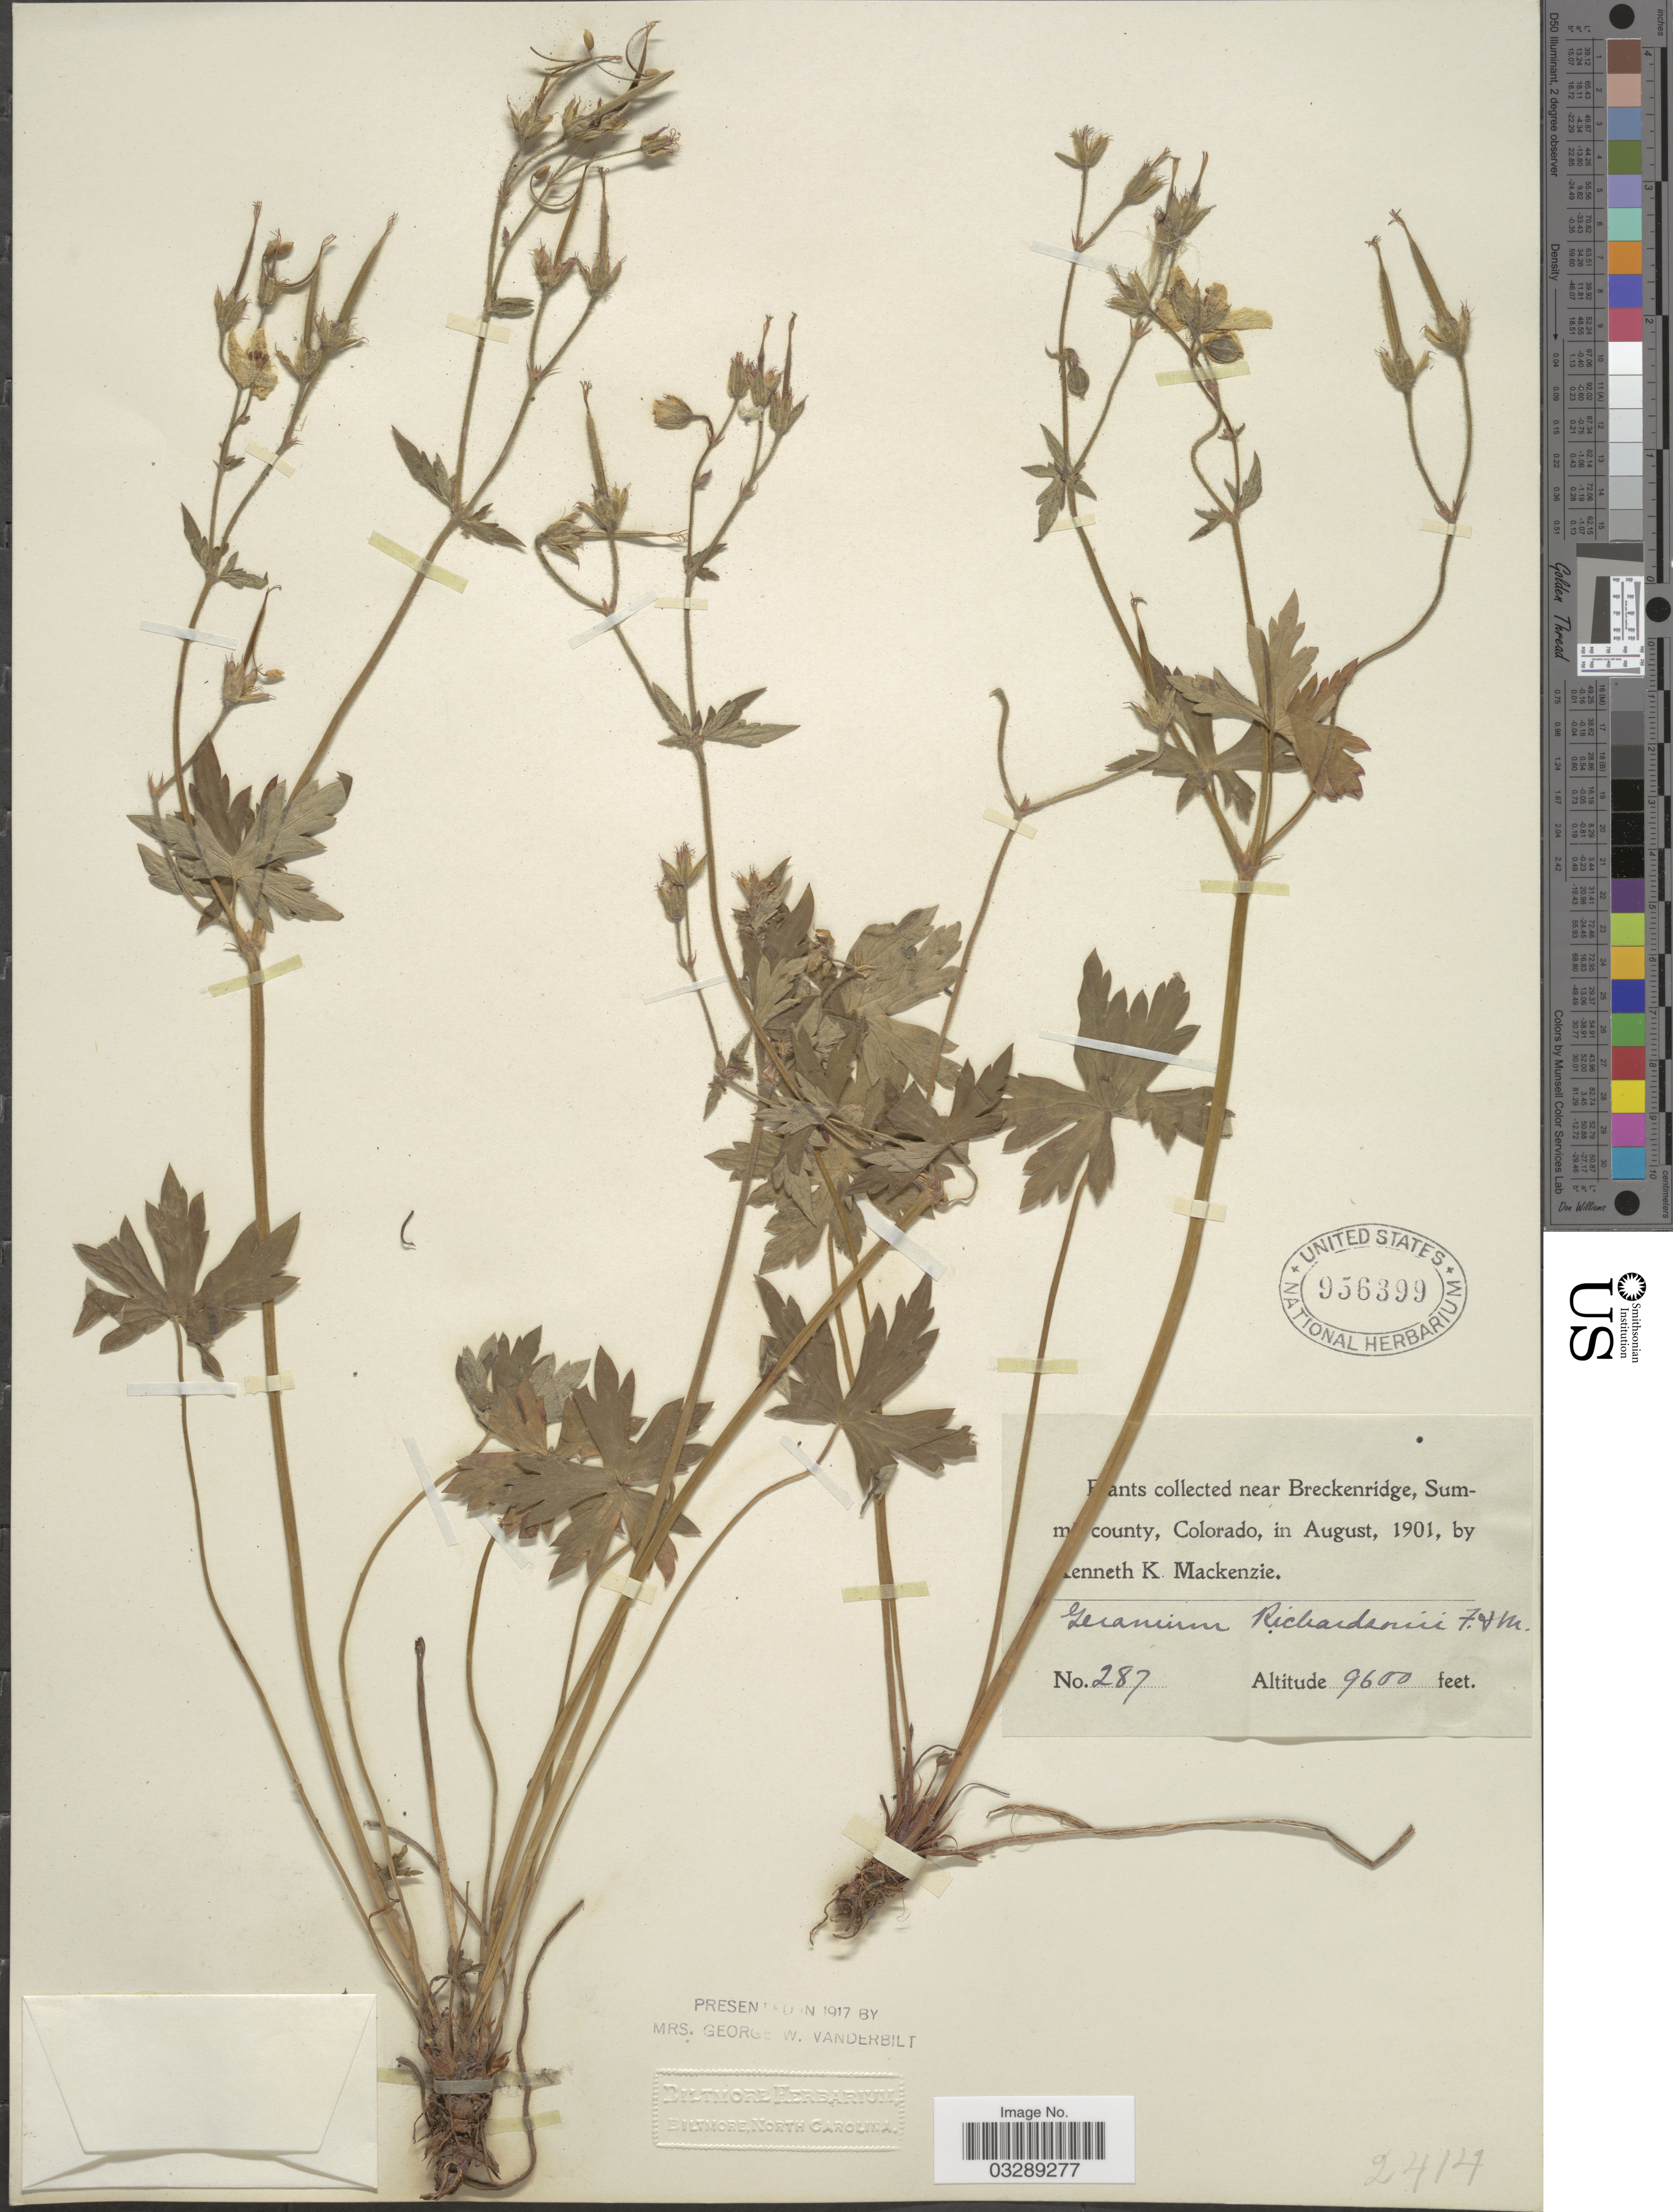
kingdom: Plantae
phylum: Tracheophyta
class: Magnoliopsida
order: Geraniales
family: Geraniaceae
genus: Geranium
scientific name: Geranium richardsonii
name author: Fisch. & Trautv.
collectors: K. K. Mackenzie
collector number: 287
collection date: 1901-08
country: United States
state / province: Colorado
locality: Near Breckenridge, Summit County.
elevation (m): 2926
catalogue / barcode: US 956399